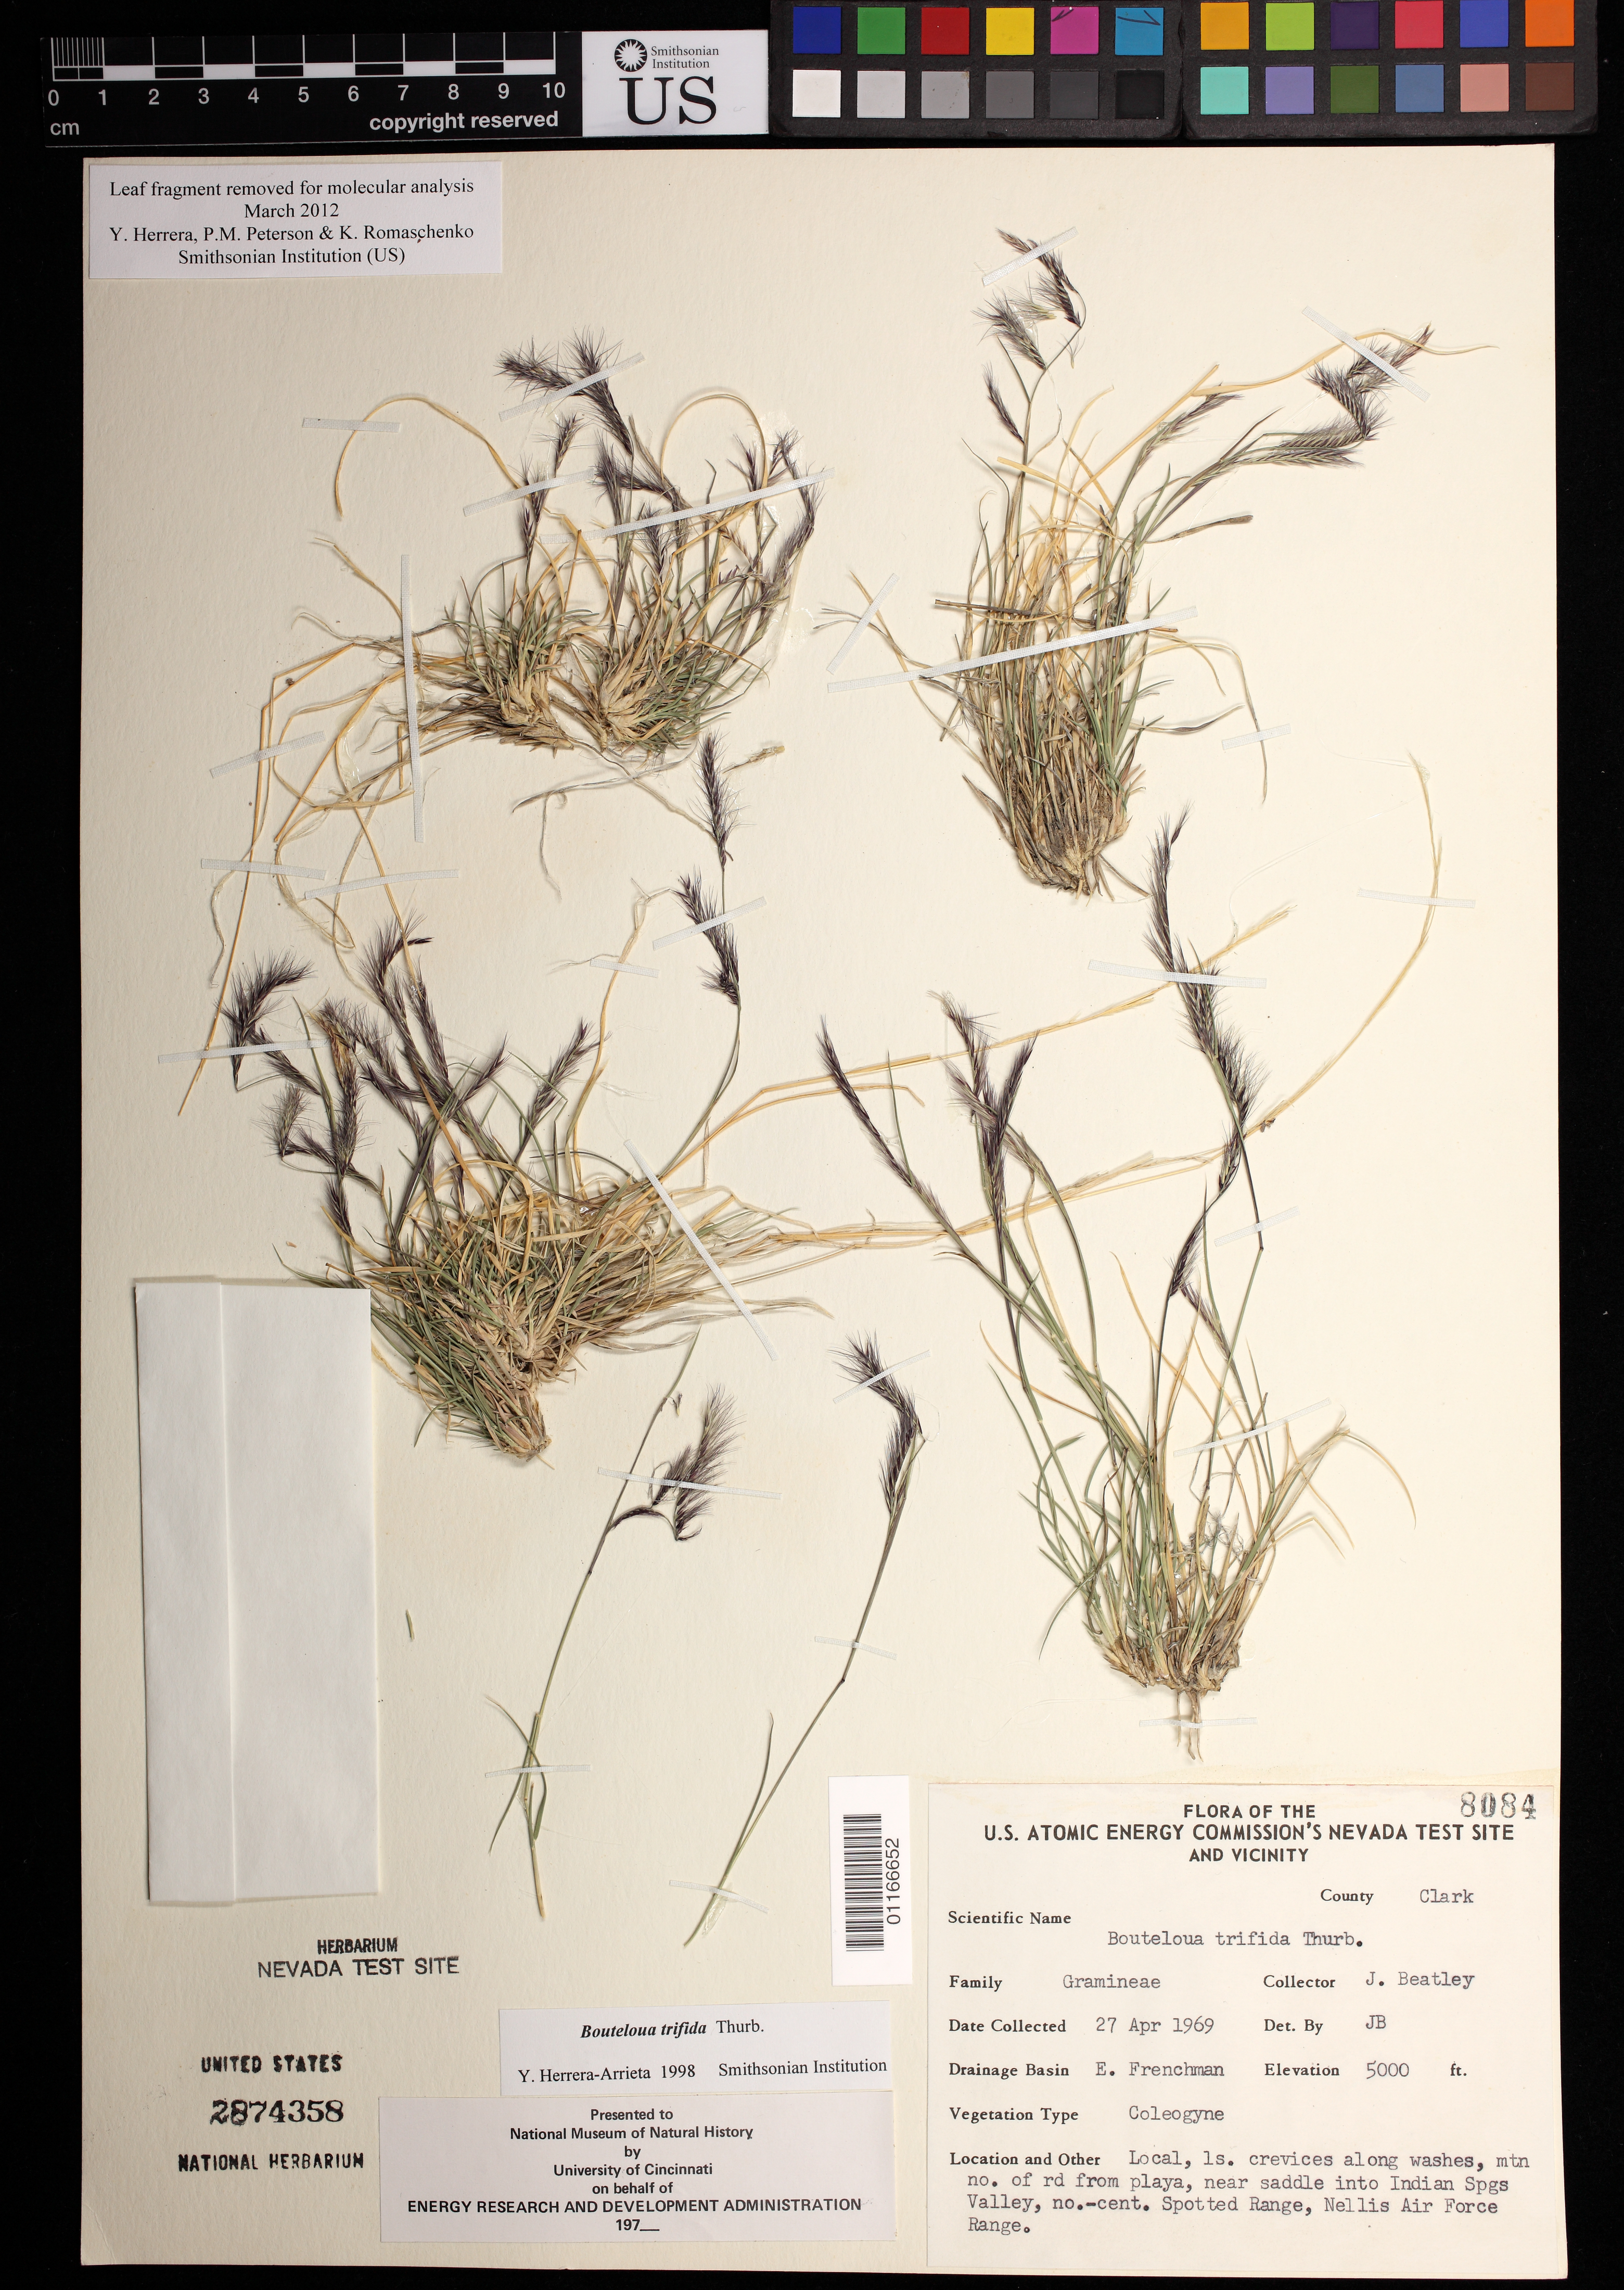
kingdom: Plantae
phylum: Tracheophyta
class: Liliopsida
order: Poales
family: Poaceae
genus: Bouteloua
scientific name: Bouteloua trifida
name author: Thurb.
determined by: Beatley, J. C.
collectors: J. C. Beatley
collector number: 8084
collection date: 1969-04-27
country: United States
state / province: Nevada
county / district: Clark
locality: Spotted Range, Nellis Air Force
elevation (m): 1524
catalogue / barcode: US 2874358